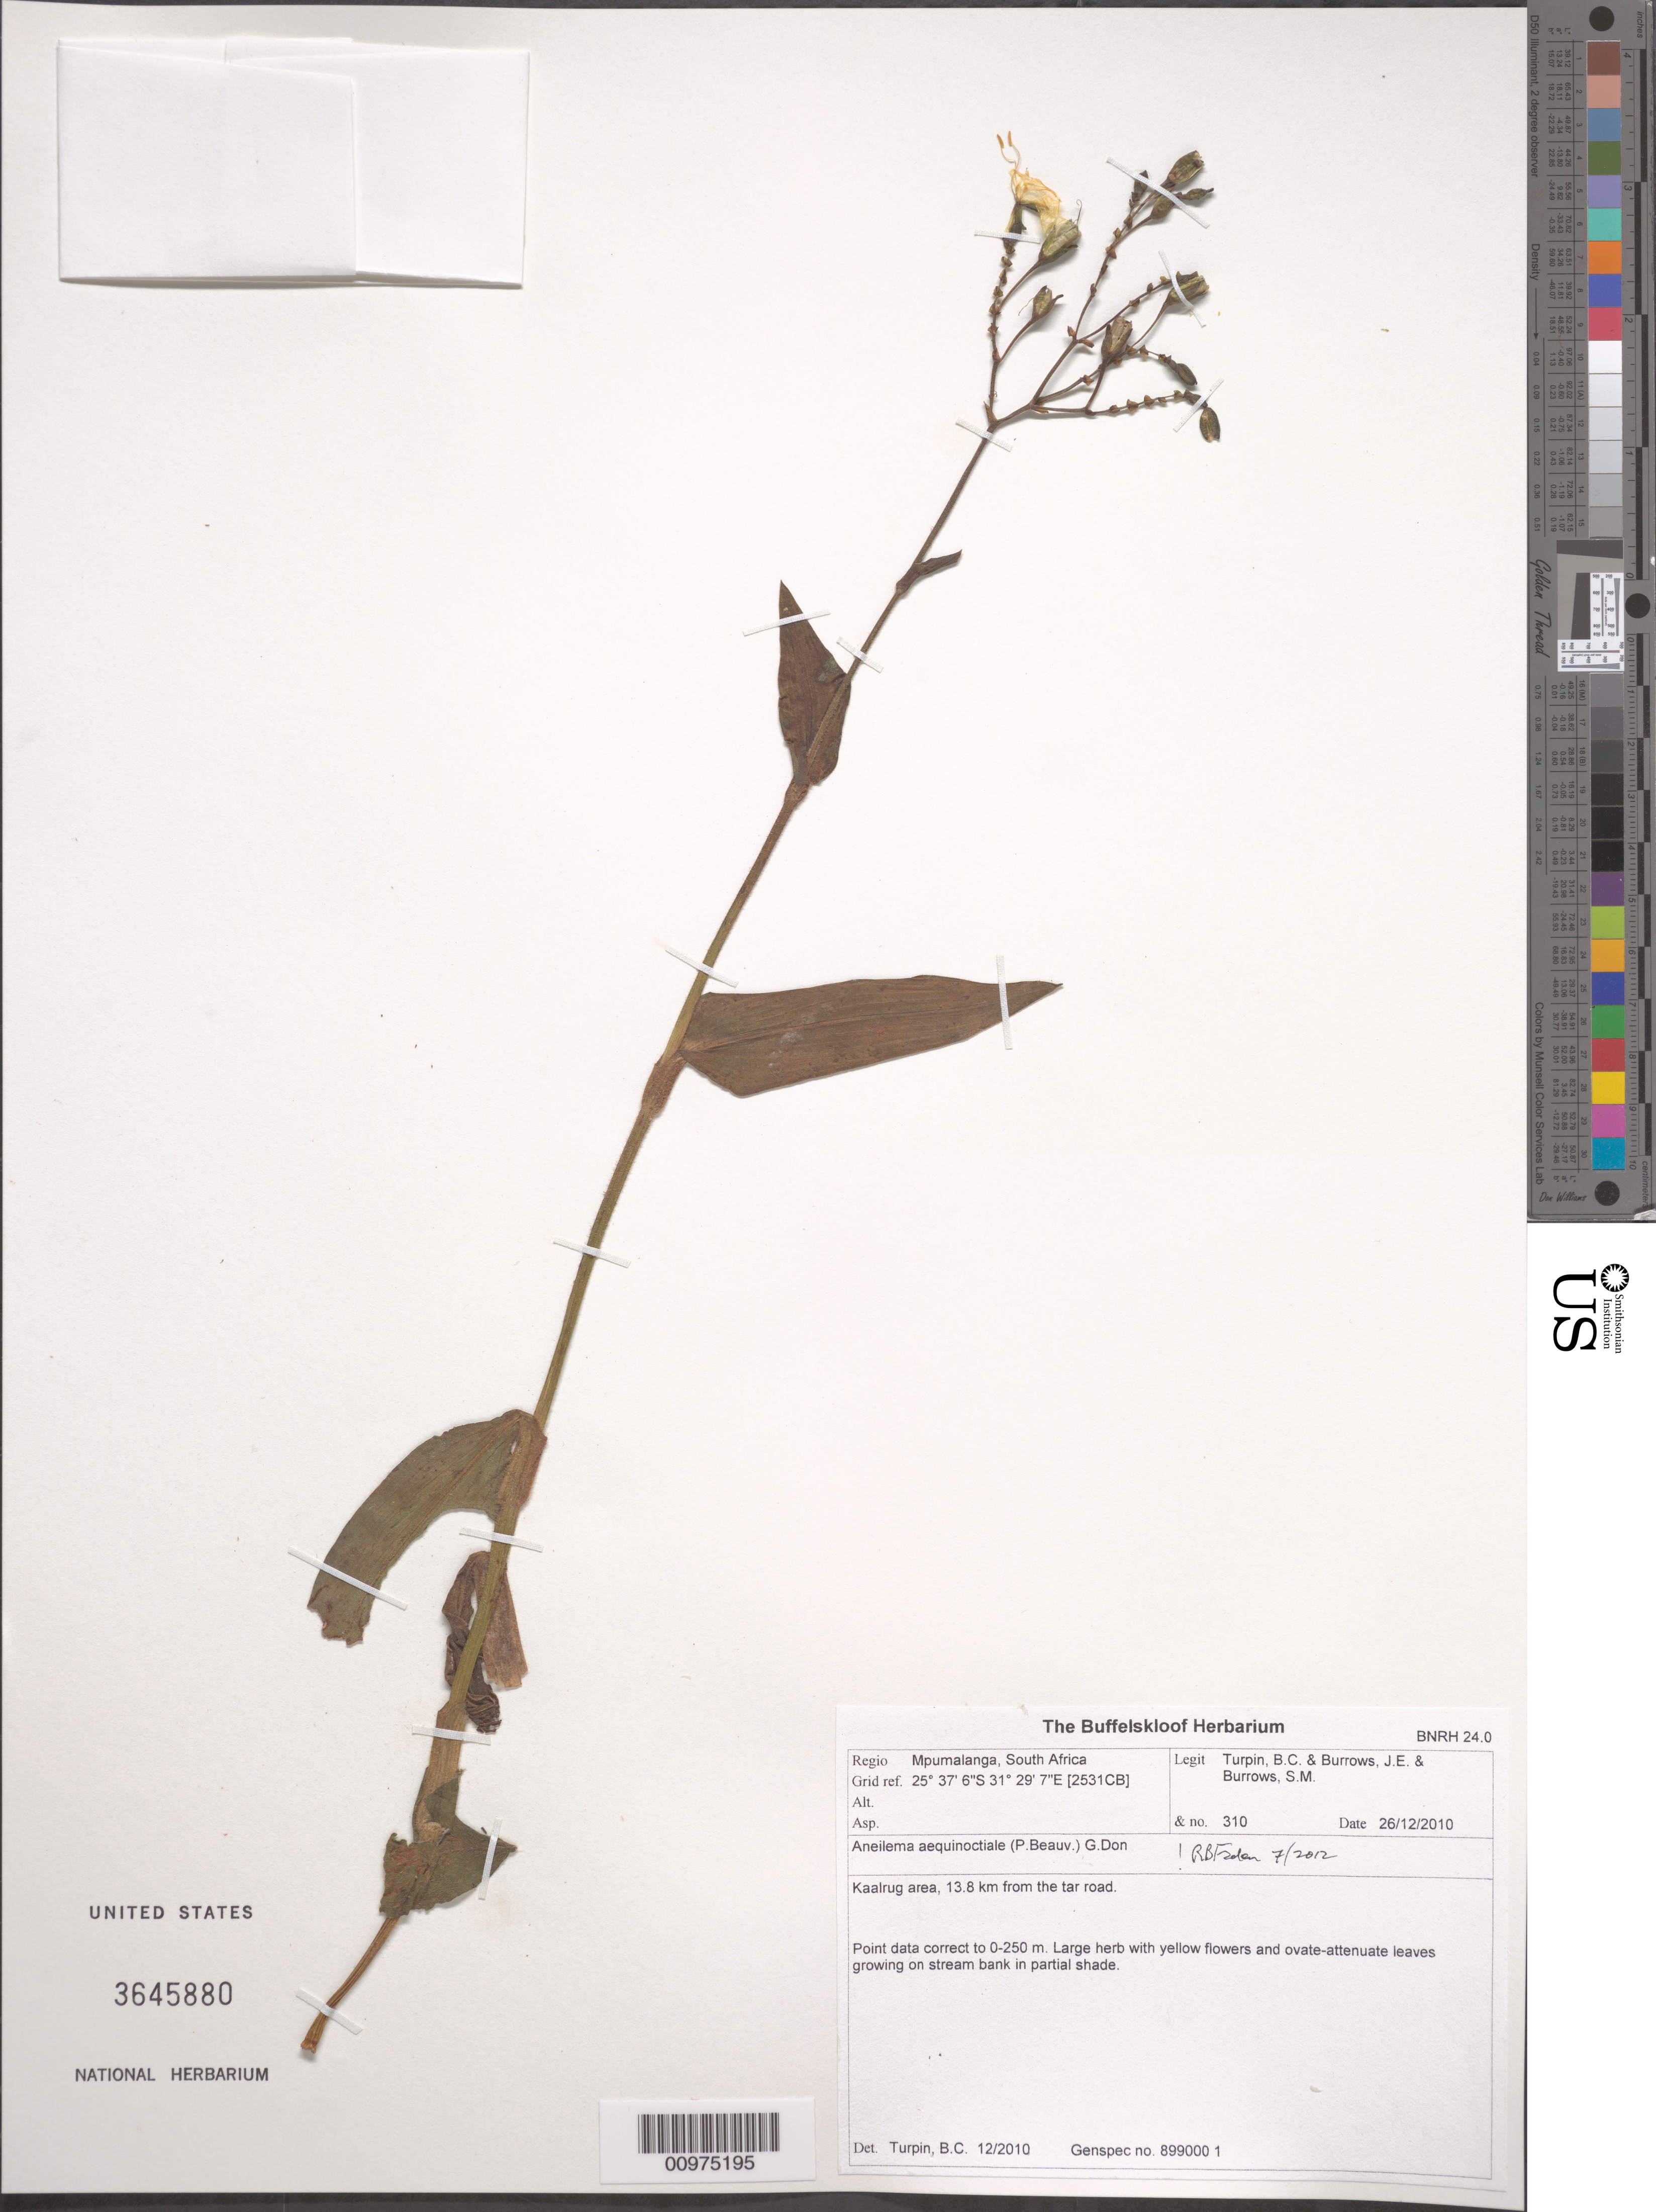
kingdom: Plantae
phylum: Tracheophyta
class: Liliopsida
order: Commelinales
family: Commelinaceae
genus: Aneilema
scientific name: Aneilema aequinoctiale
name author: (P. Beauv.) Loudon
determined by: Faden, Robert B., (US), Smithsonian Institution - National Museum of Natural History (UNITED STATES)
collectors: B. C. Turpin et al.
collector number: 310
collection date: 2010-12-26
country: South Africa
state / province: Mpumalanga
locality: Kaalrug area, 13.8 km from the tar road.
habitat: growing on stream bank in partial shade.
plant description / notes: Point data correct to 0-250 m. Genspec no. 899000 1. 2531CB. BNRH24.0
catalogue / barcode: US 3645880